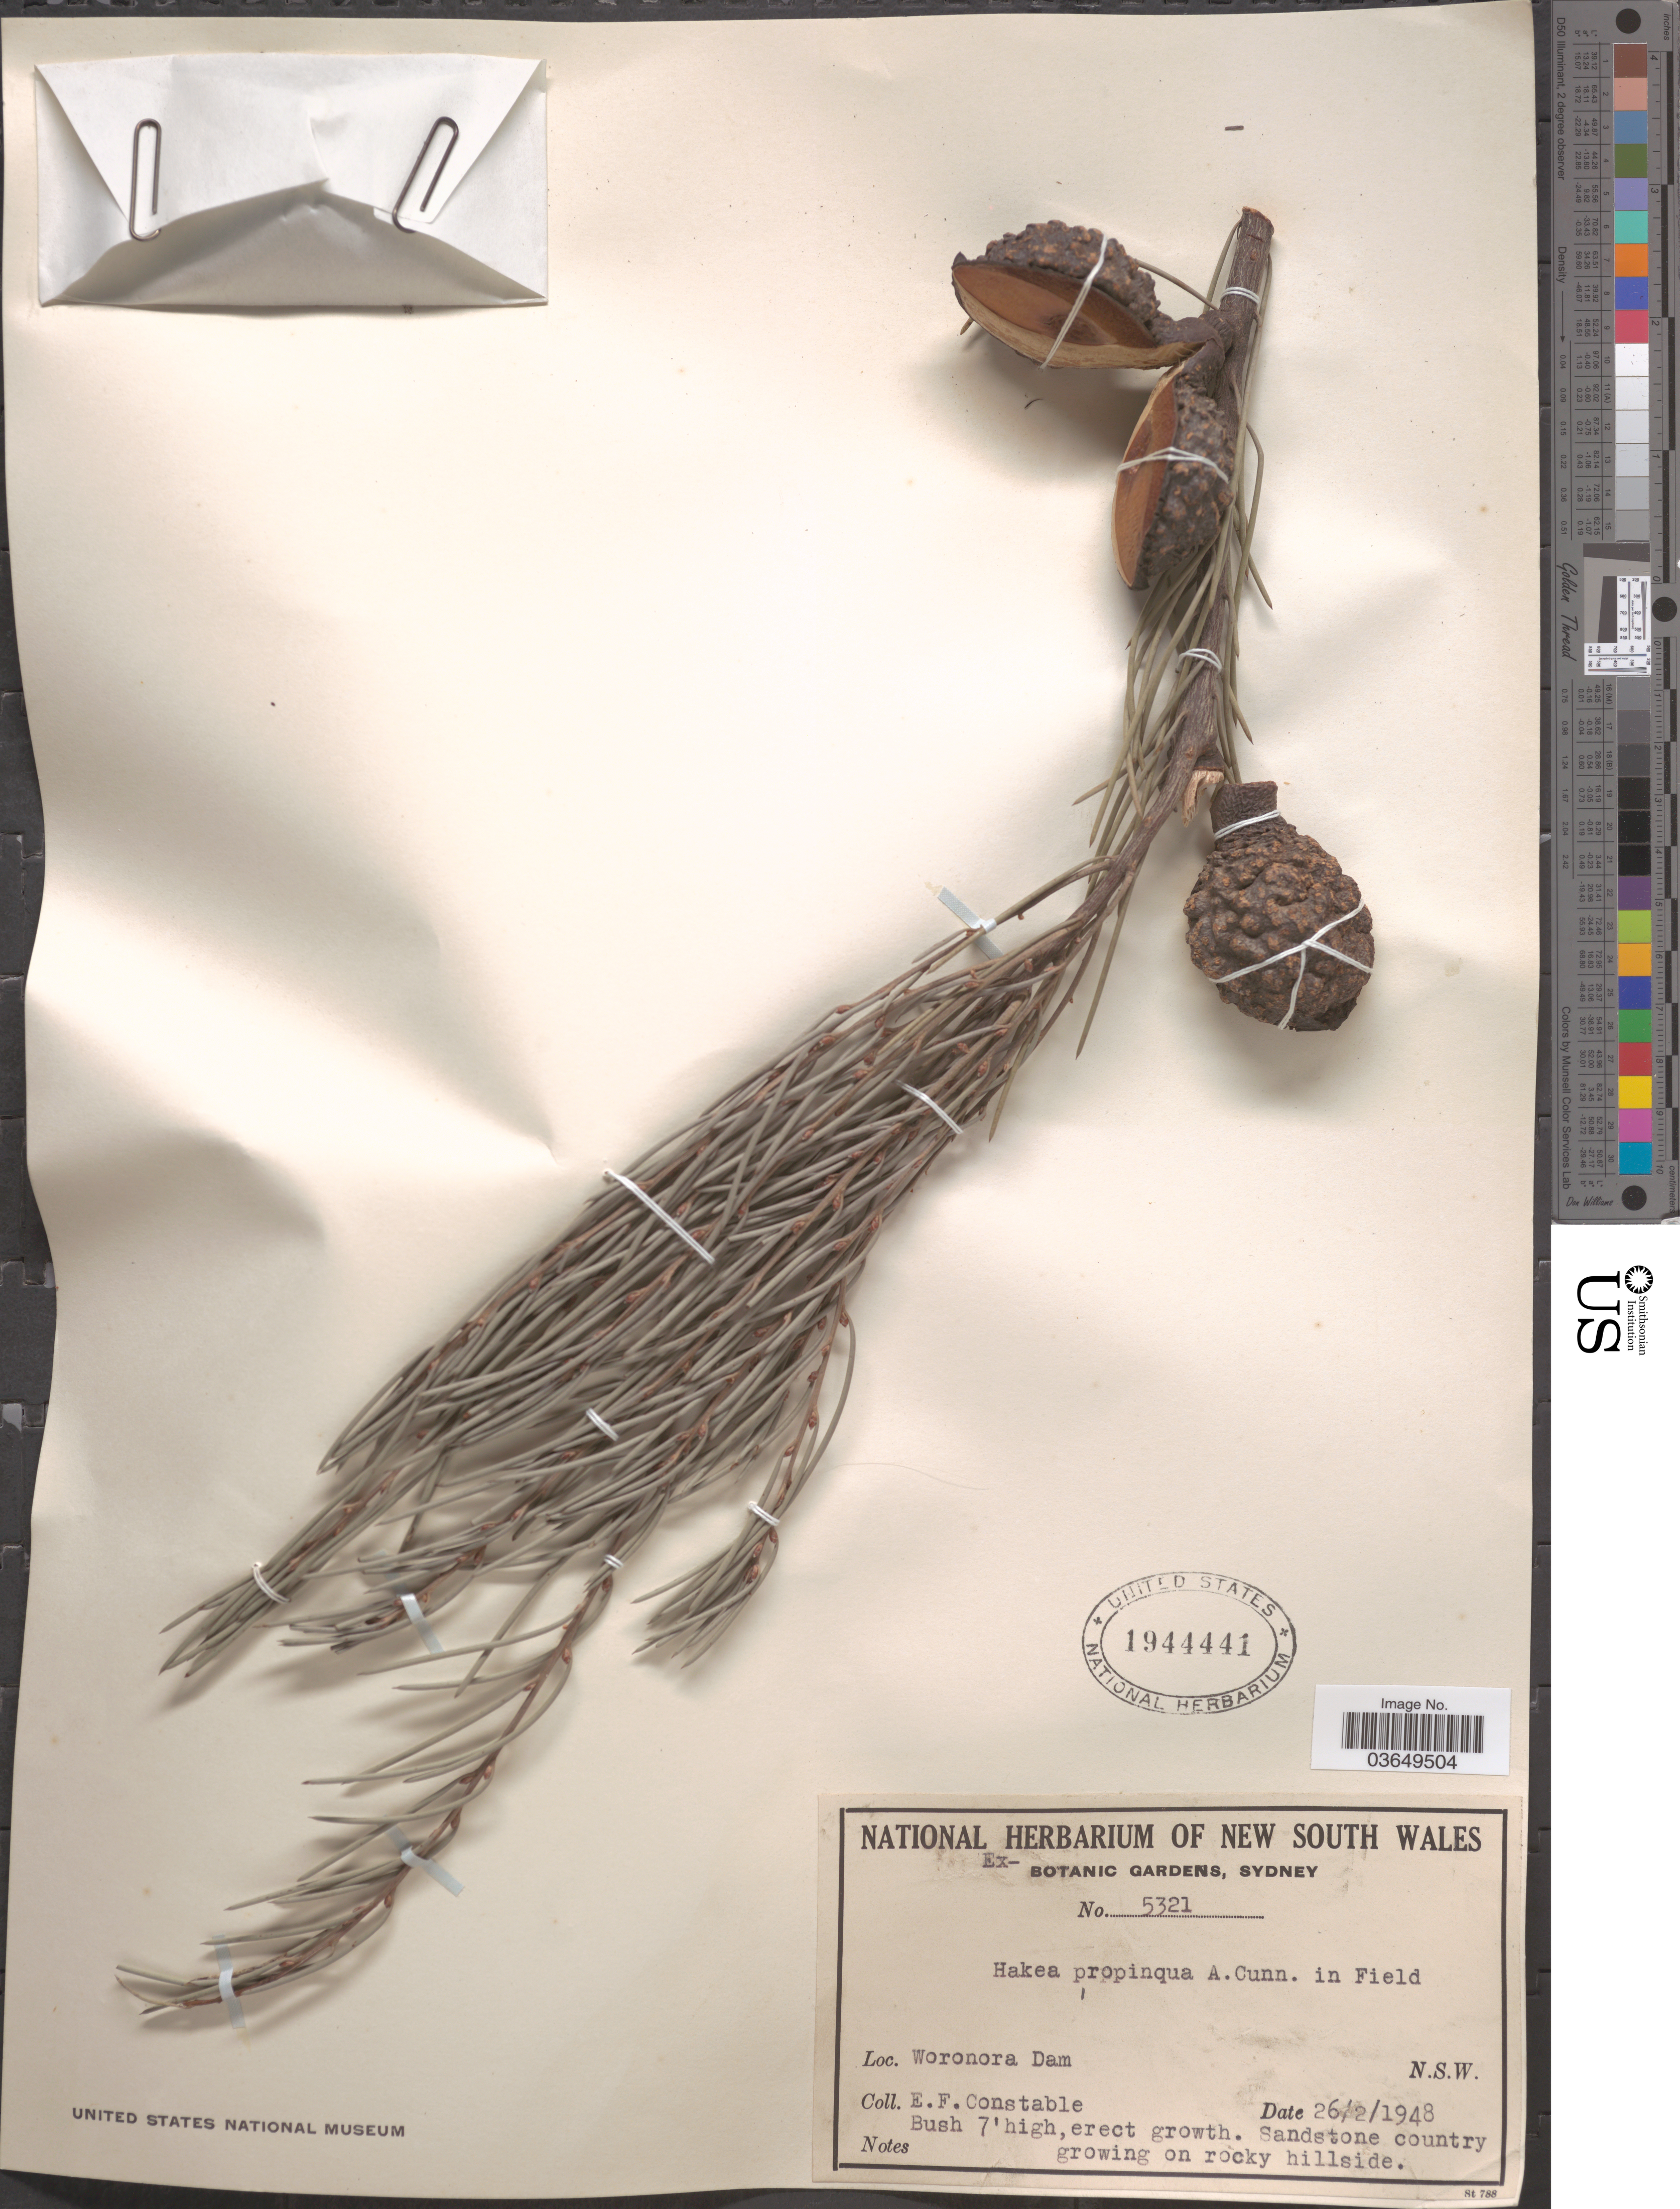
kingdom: Plantae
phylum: Tracheophyta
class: Magnoliopsida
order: Proteales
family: Proteaceae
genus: Hakea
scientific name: Hakea propinqua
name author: A. Cunn.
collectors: E. F. Constable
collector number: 5321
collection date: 1948-02-26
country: Australia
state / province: New South Wales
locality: Woronora Dam.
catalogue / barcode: US 1944441